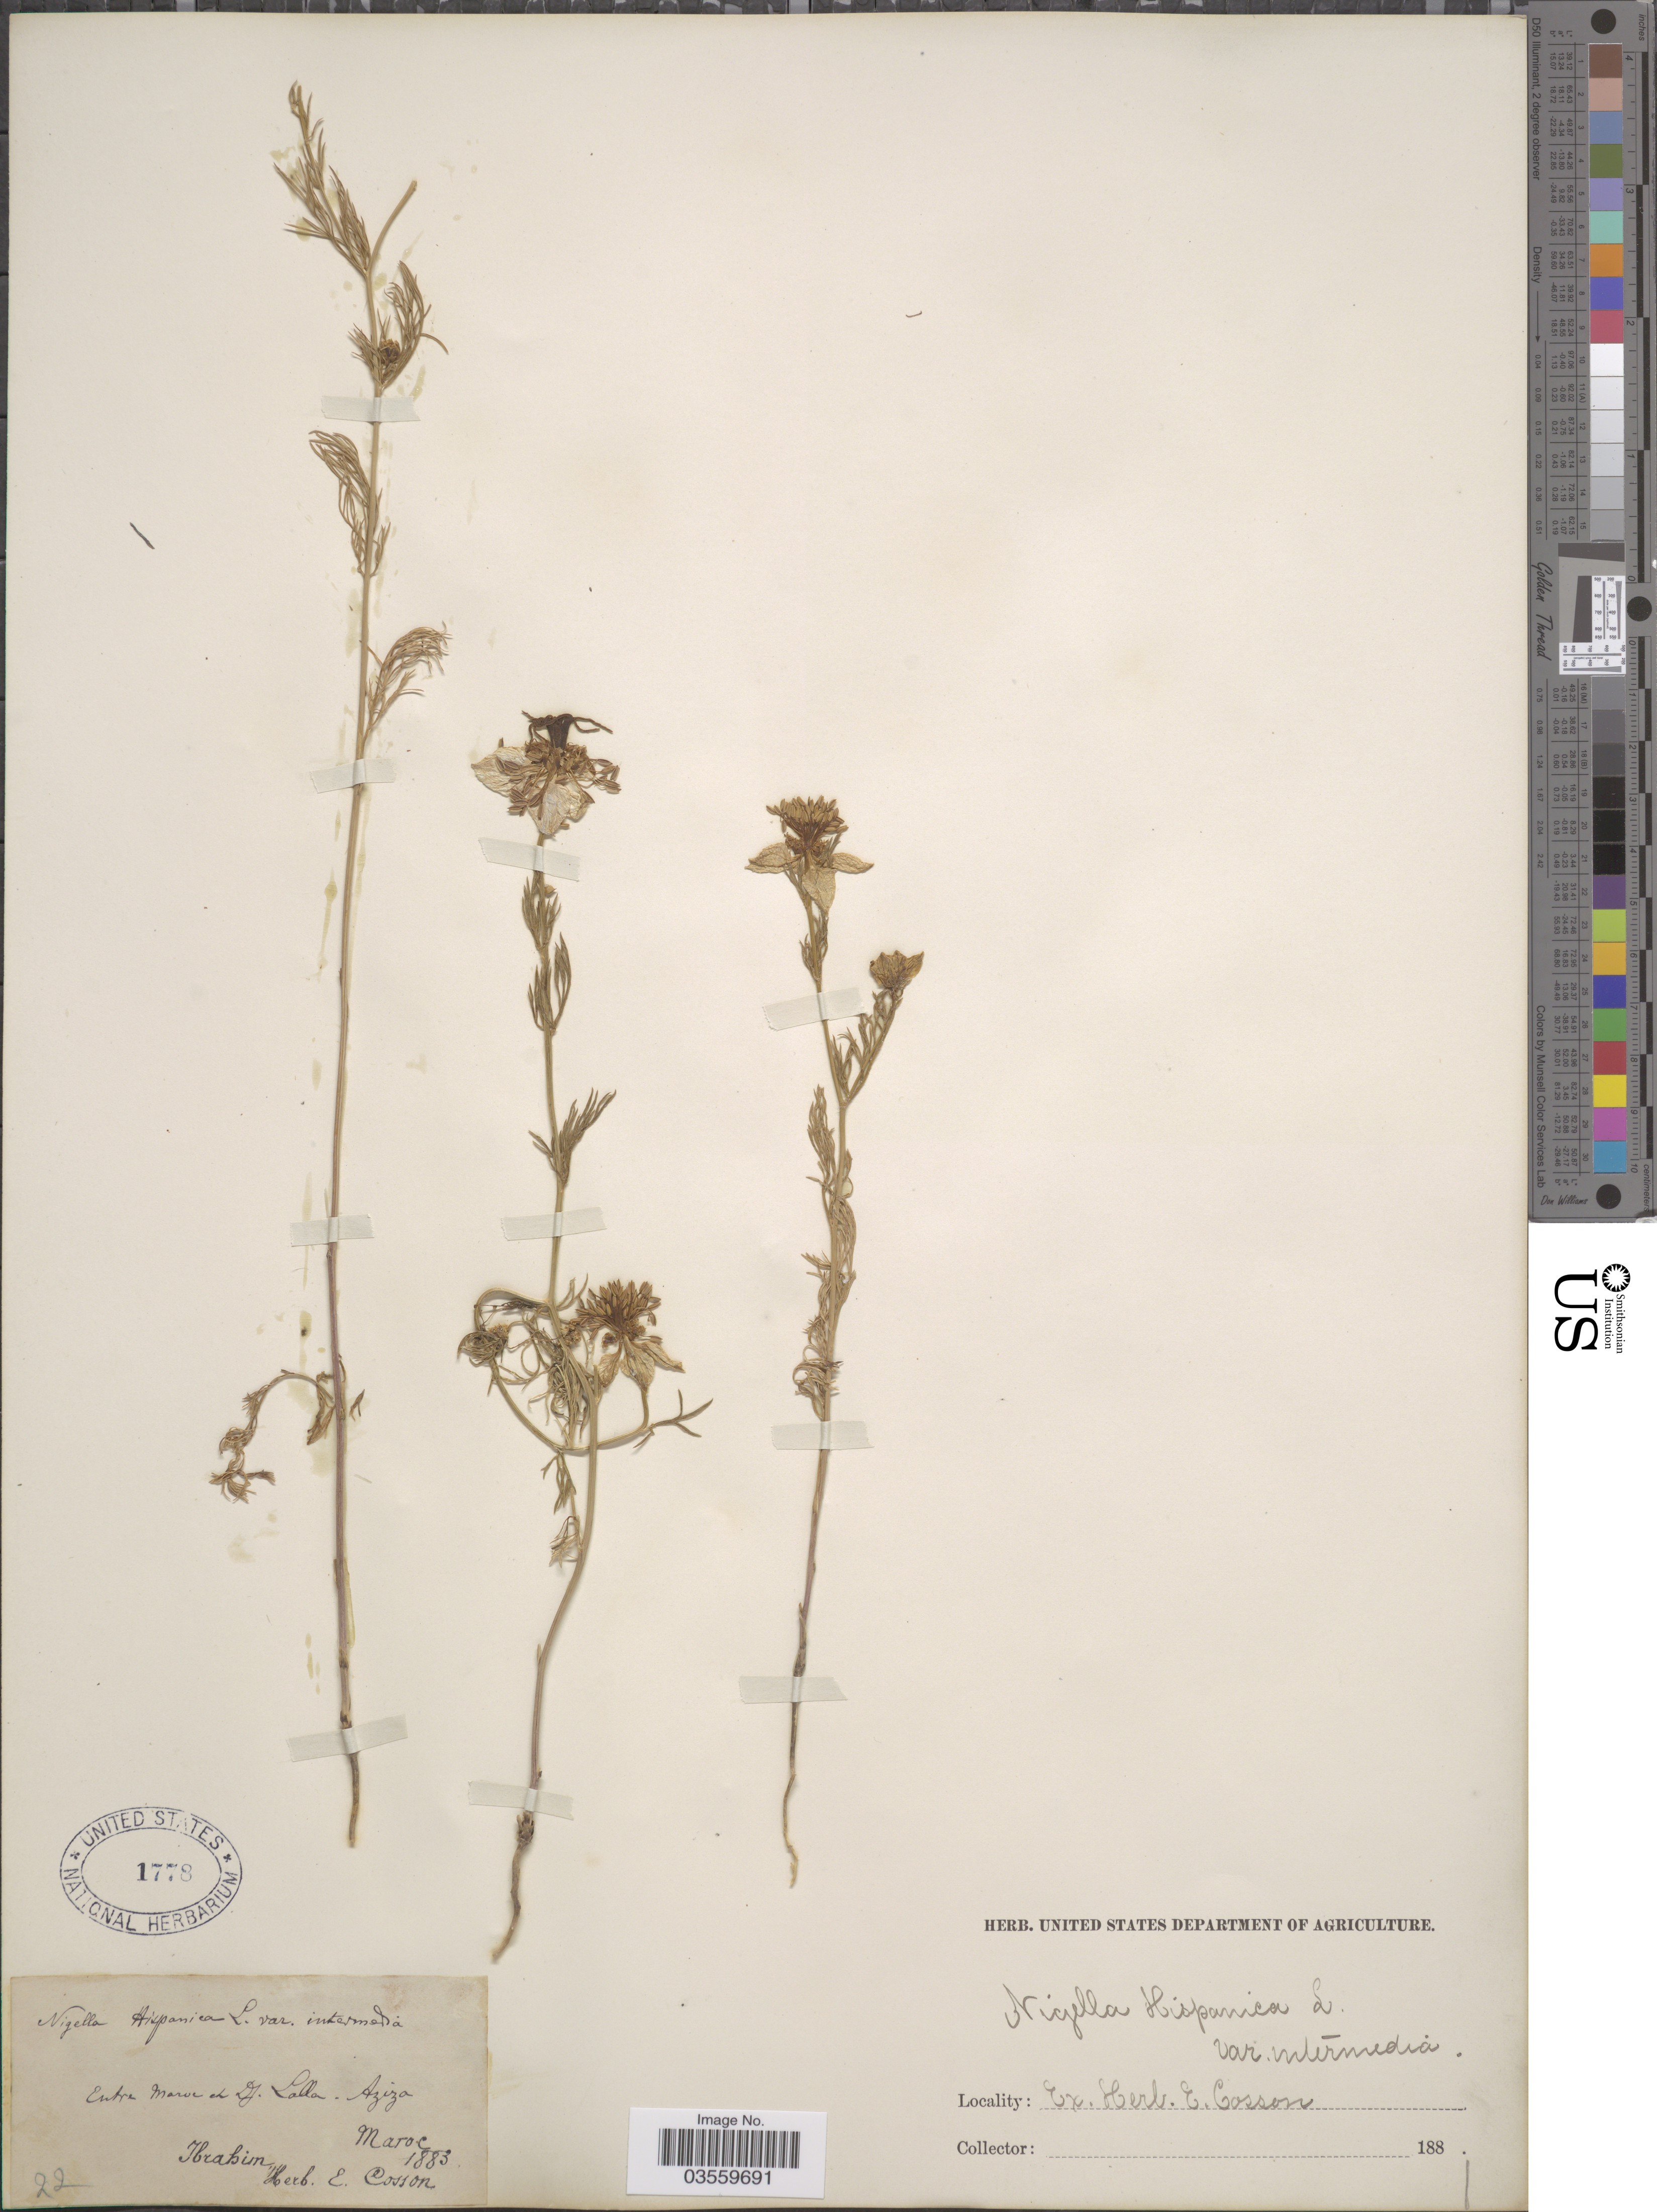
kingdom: Plantae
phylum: Tracheophyta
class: Magnoliopsida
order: Ranunculales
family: Ranunculaceae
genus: Nigella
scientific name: Nigella hispanica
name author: L.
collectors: -. Ibrahim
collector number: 22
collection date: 1883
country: Morocco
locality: Entre Maroc et Dj. Lalla - Aziza.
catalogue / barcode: US 1778